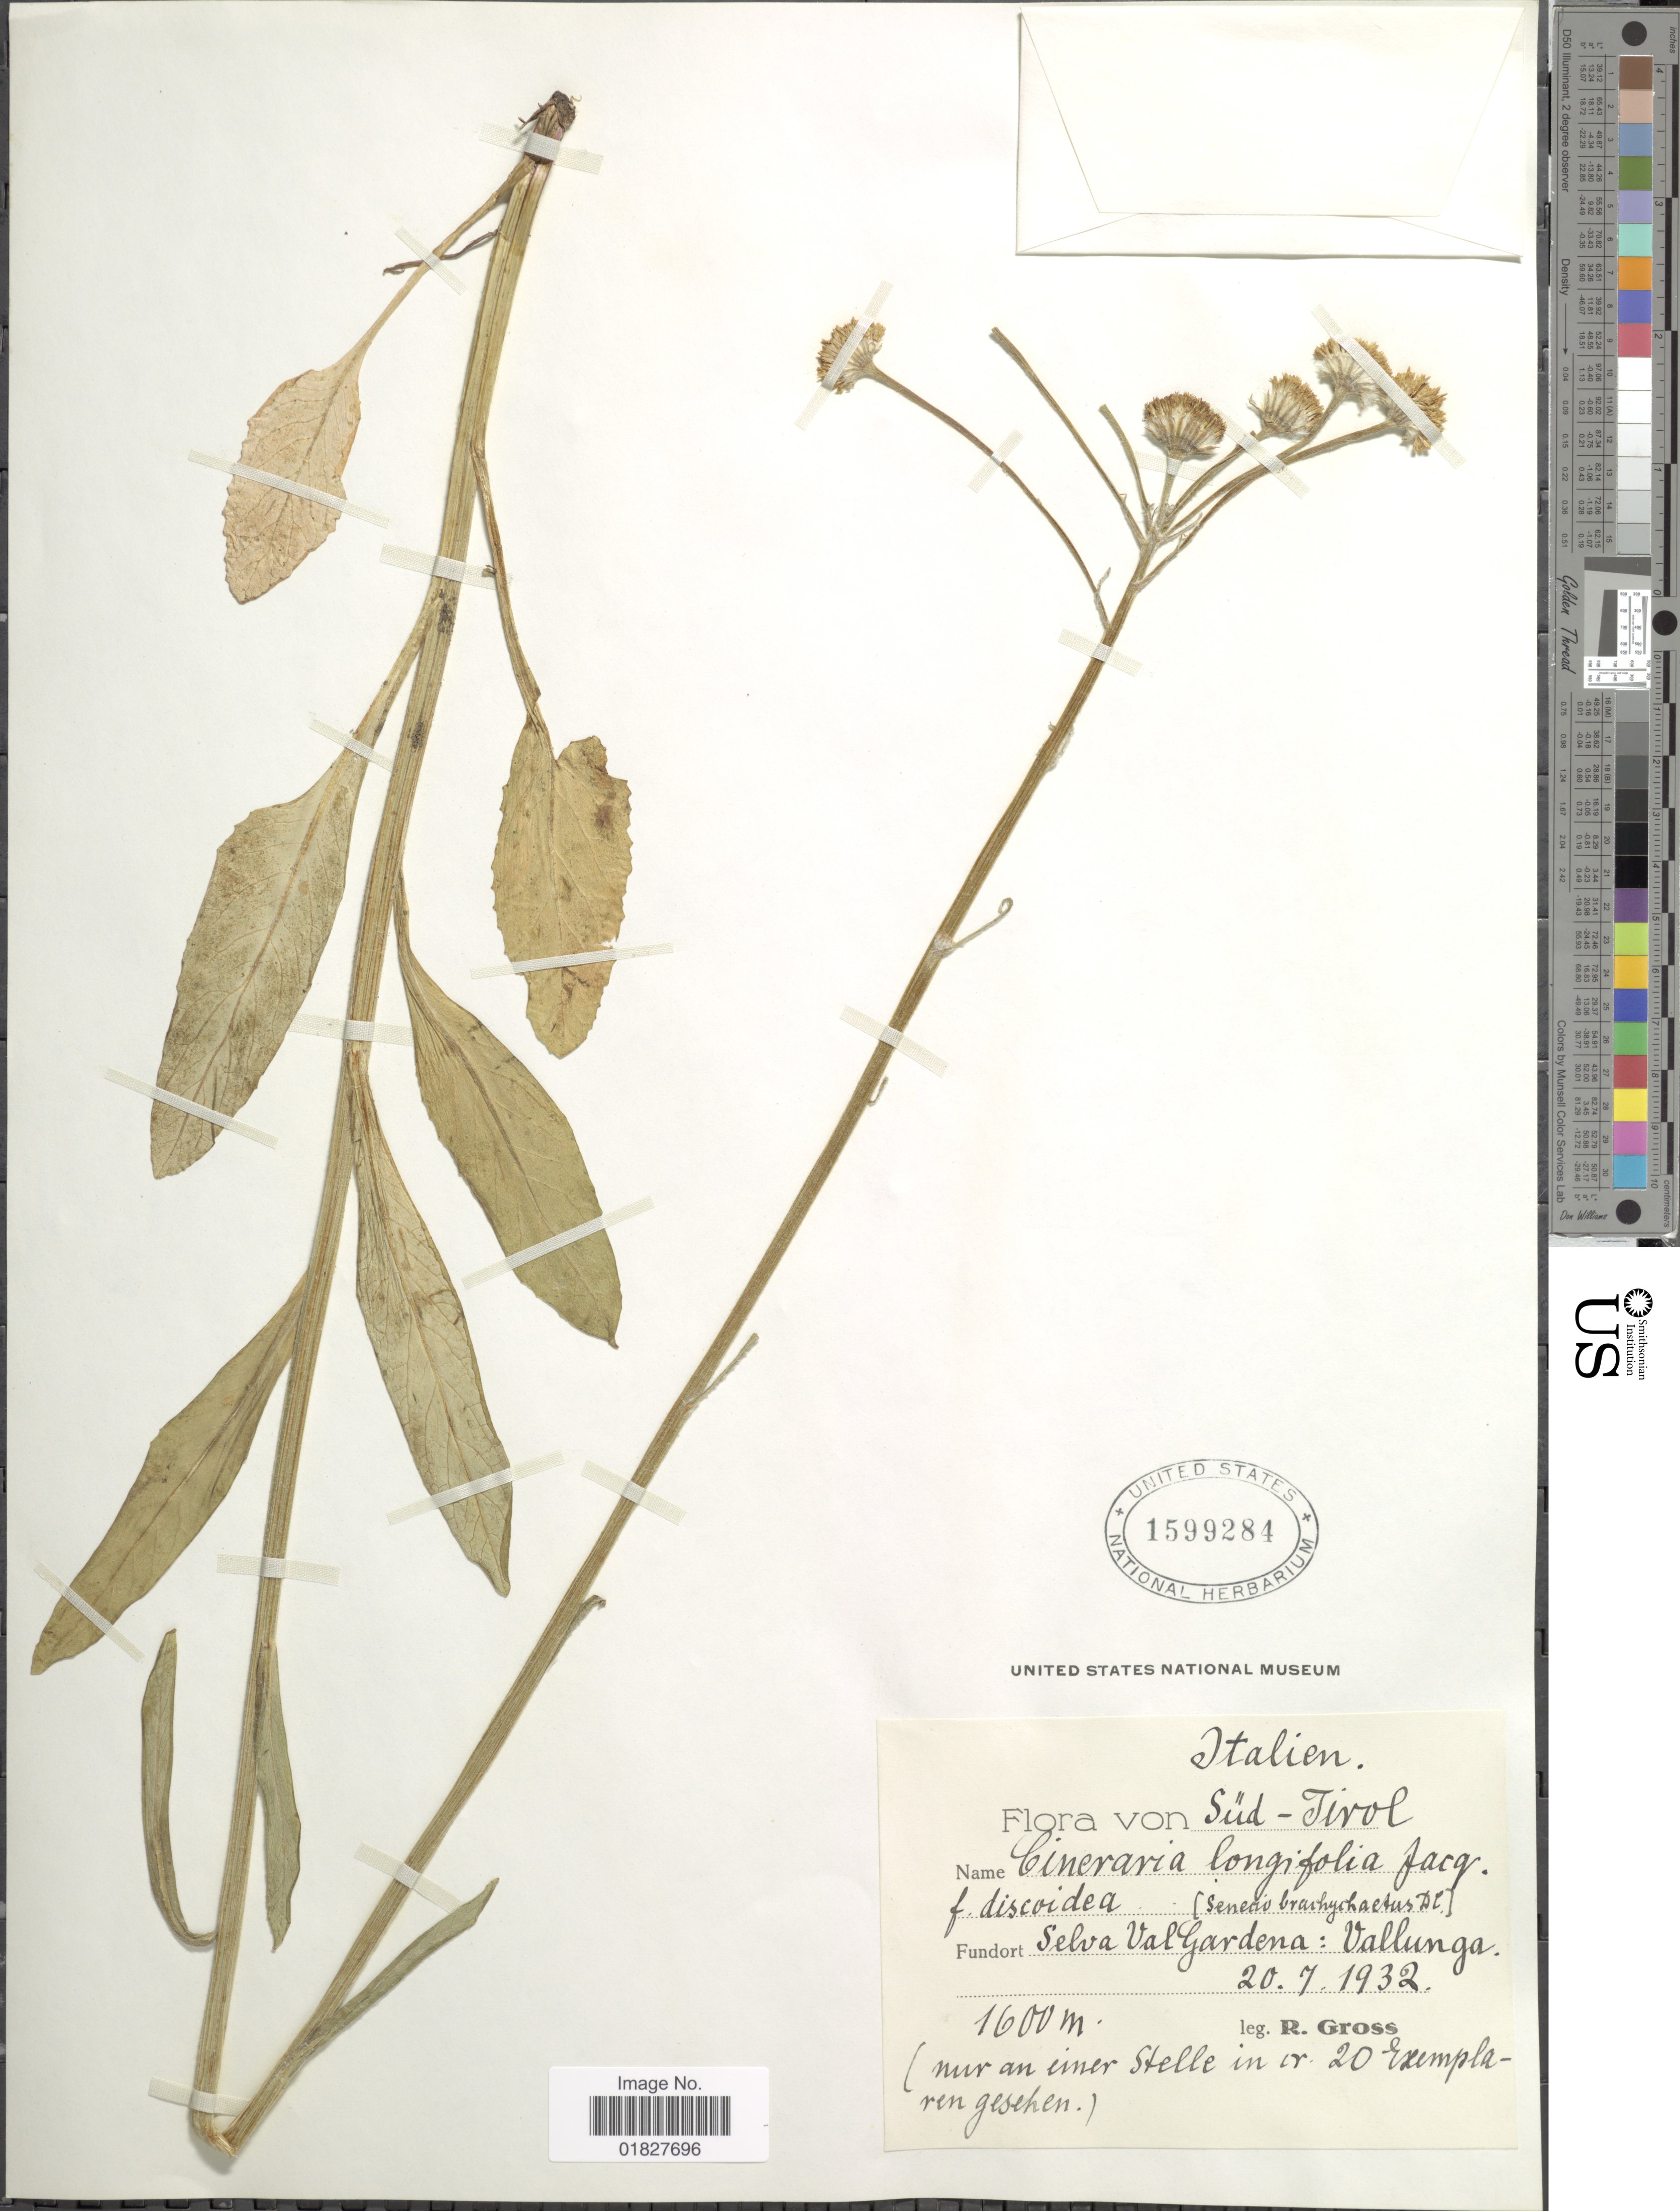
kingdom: Plantae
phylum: Tracheophyta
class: Magnoliopsida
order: Asterales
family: Asteraceae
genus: Cineraria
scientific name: Cineraria longifolia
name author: Jacquinot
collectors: R. Gross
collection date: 1932-07-20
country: Italy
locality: Sud-Tirol, Selva Val Gardena, Vallunga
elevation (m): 1600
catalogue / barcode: US 1599284